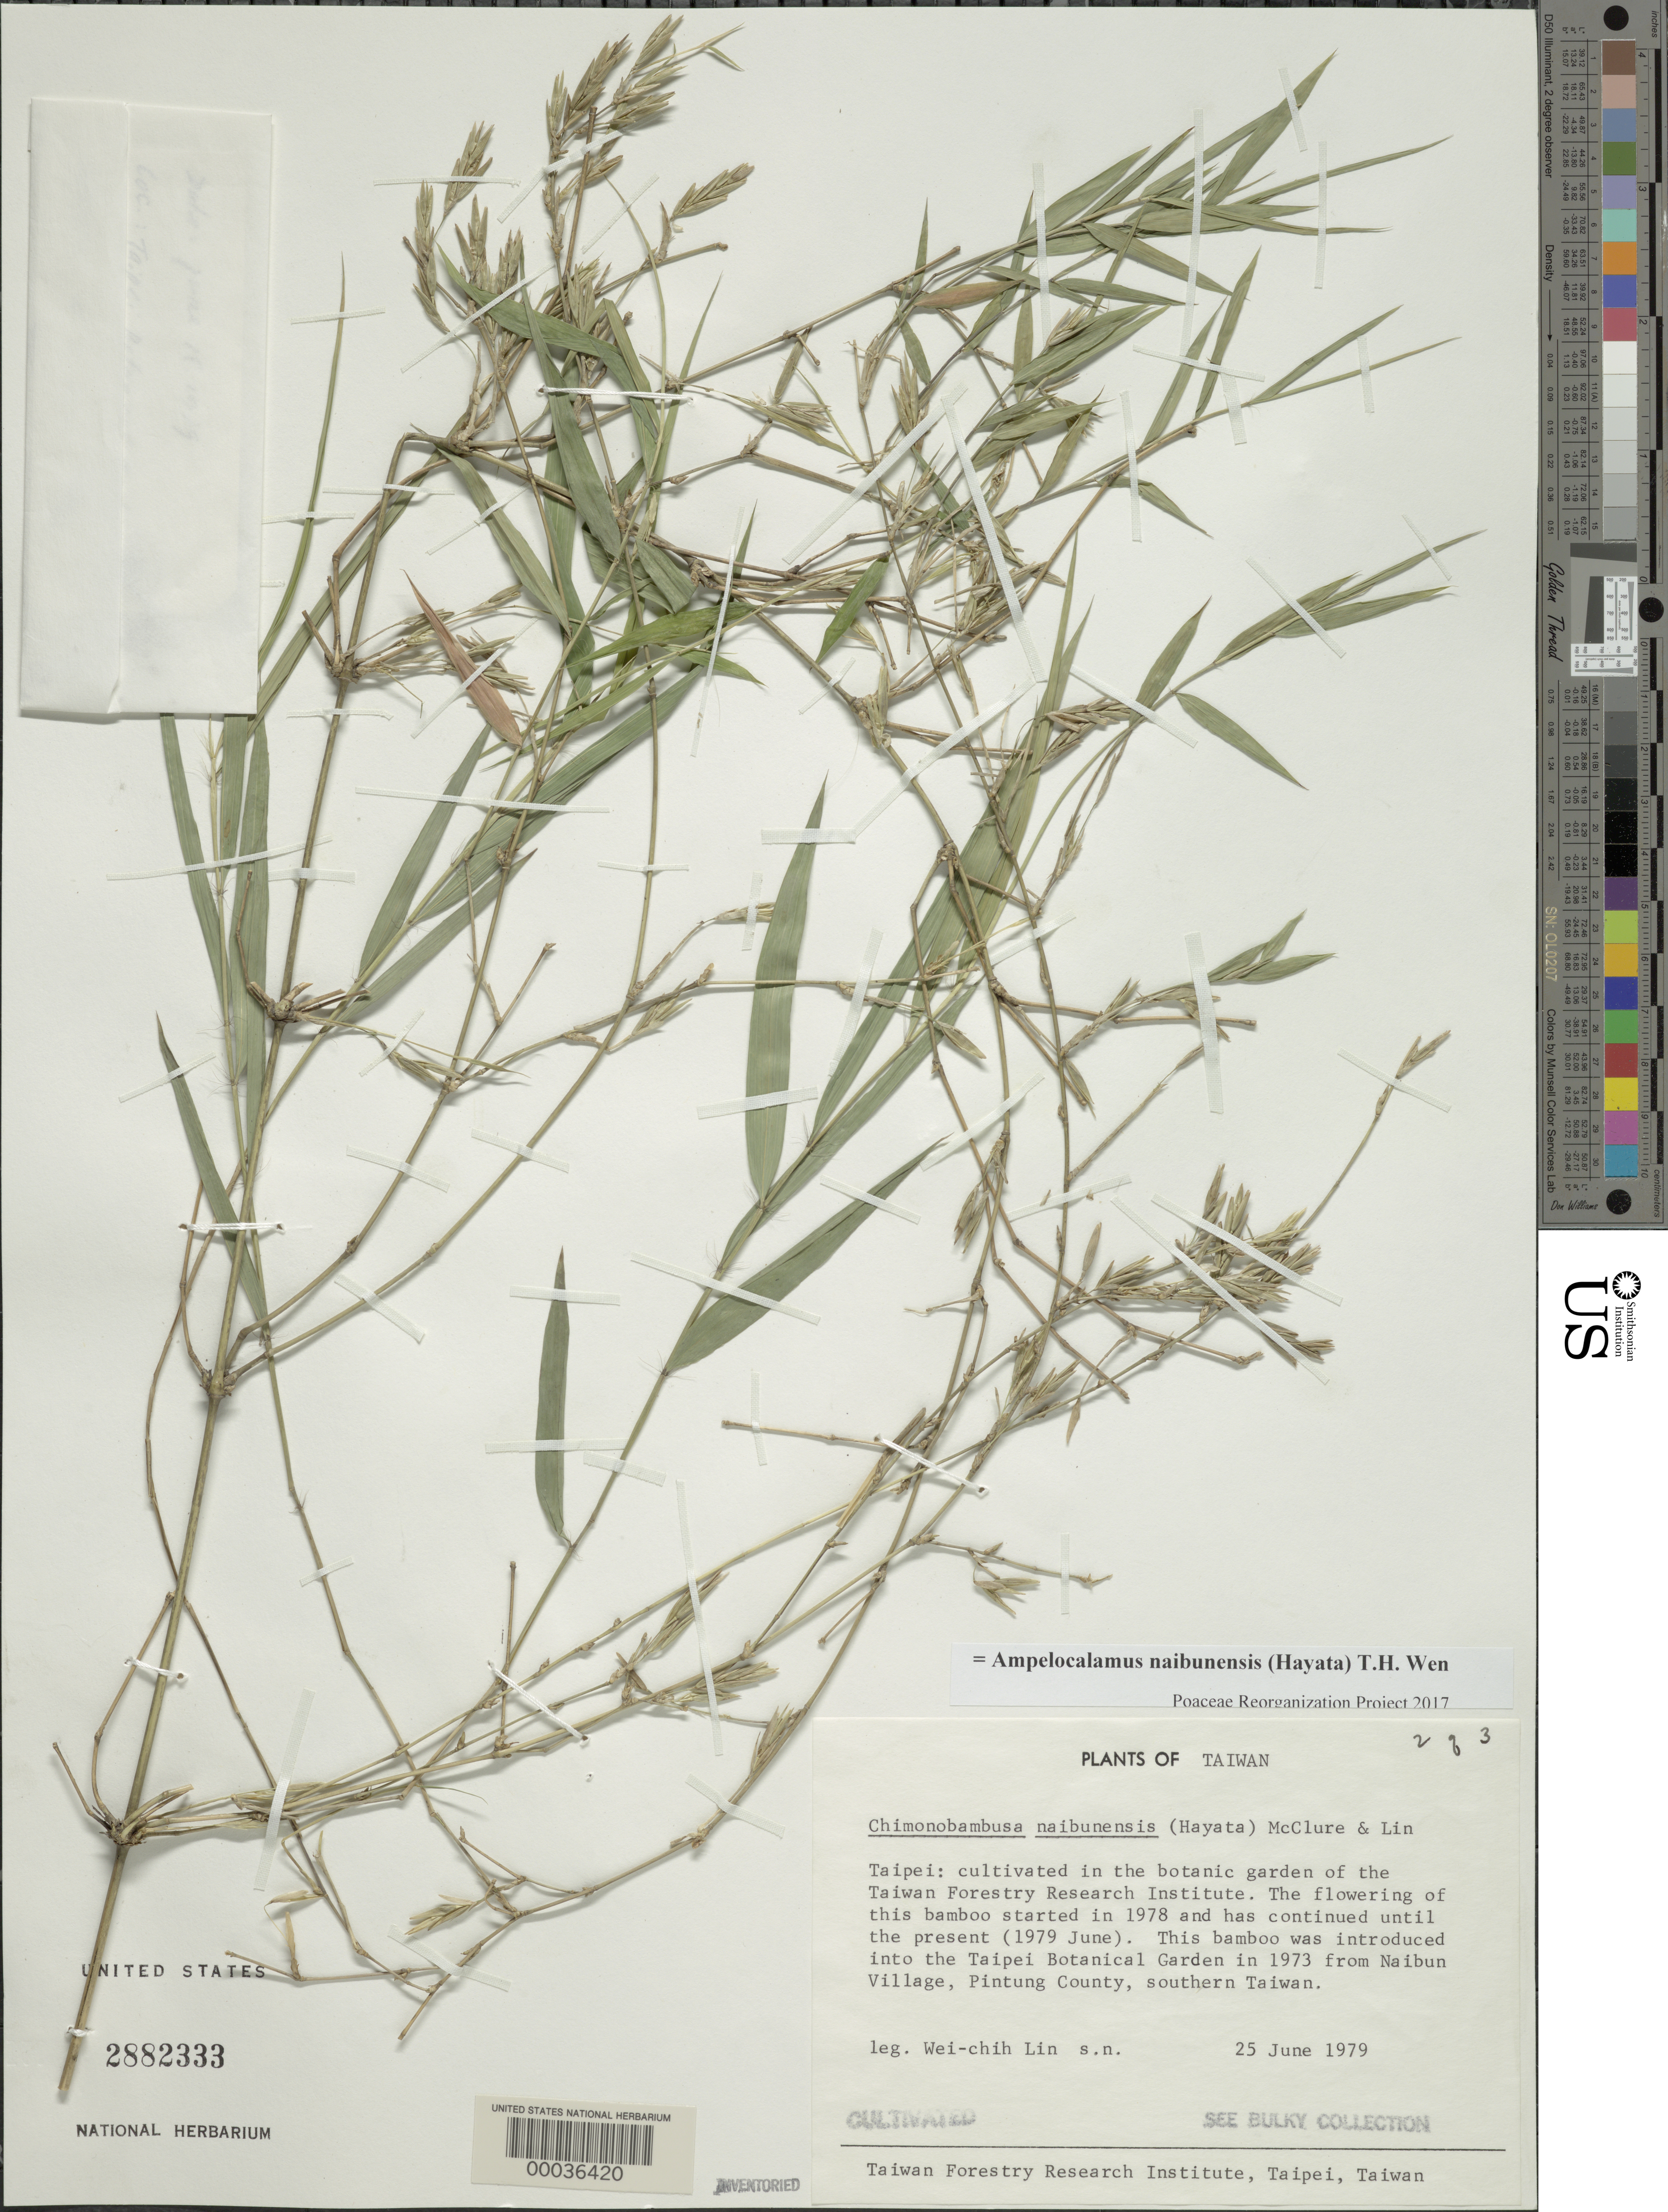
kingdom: Plantae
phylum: Tracheophyta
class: Liliopsida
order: Poales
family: Poaceae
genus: Drepanostachyum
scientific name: Drepanostachyum naibunensis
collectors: W. Lin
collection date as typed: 25 Jun 1979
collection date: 1979-06-25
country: Taiwan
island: Taiwan [Formosa]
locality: Taipei, taiwan forestry research institute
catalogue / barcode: US 2882333